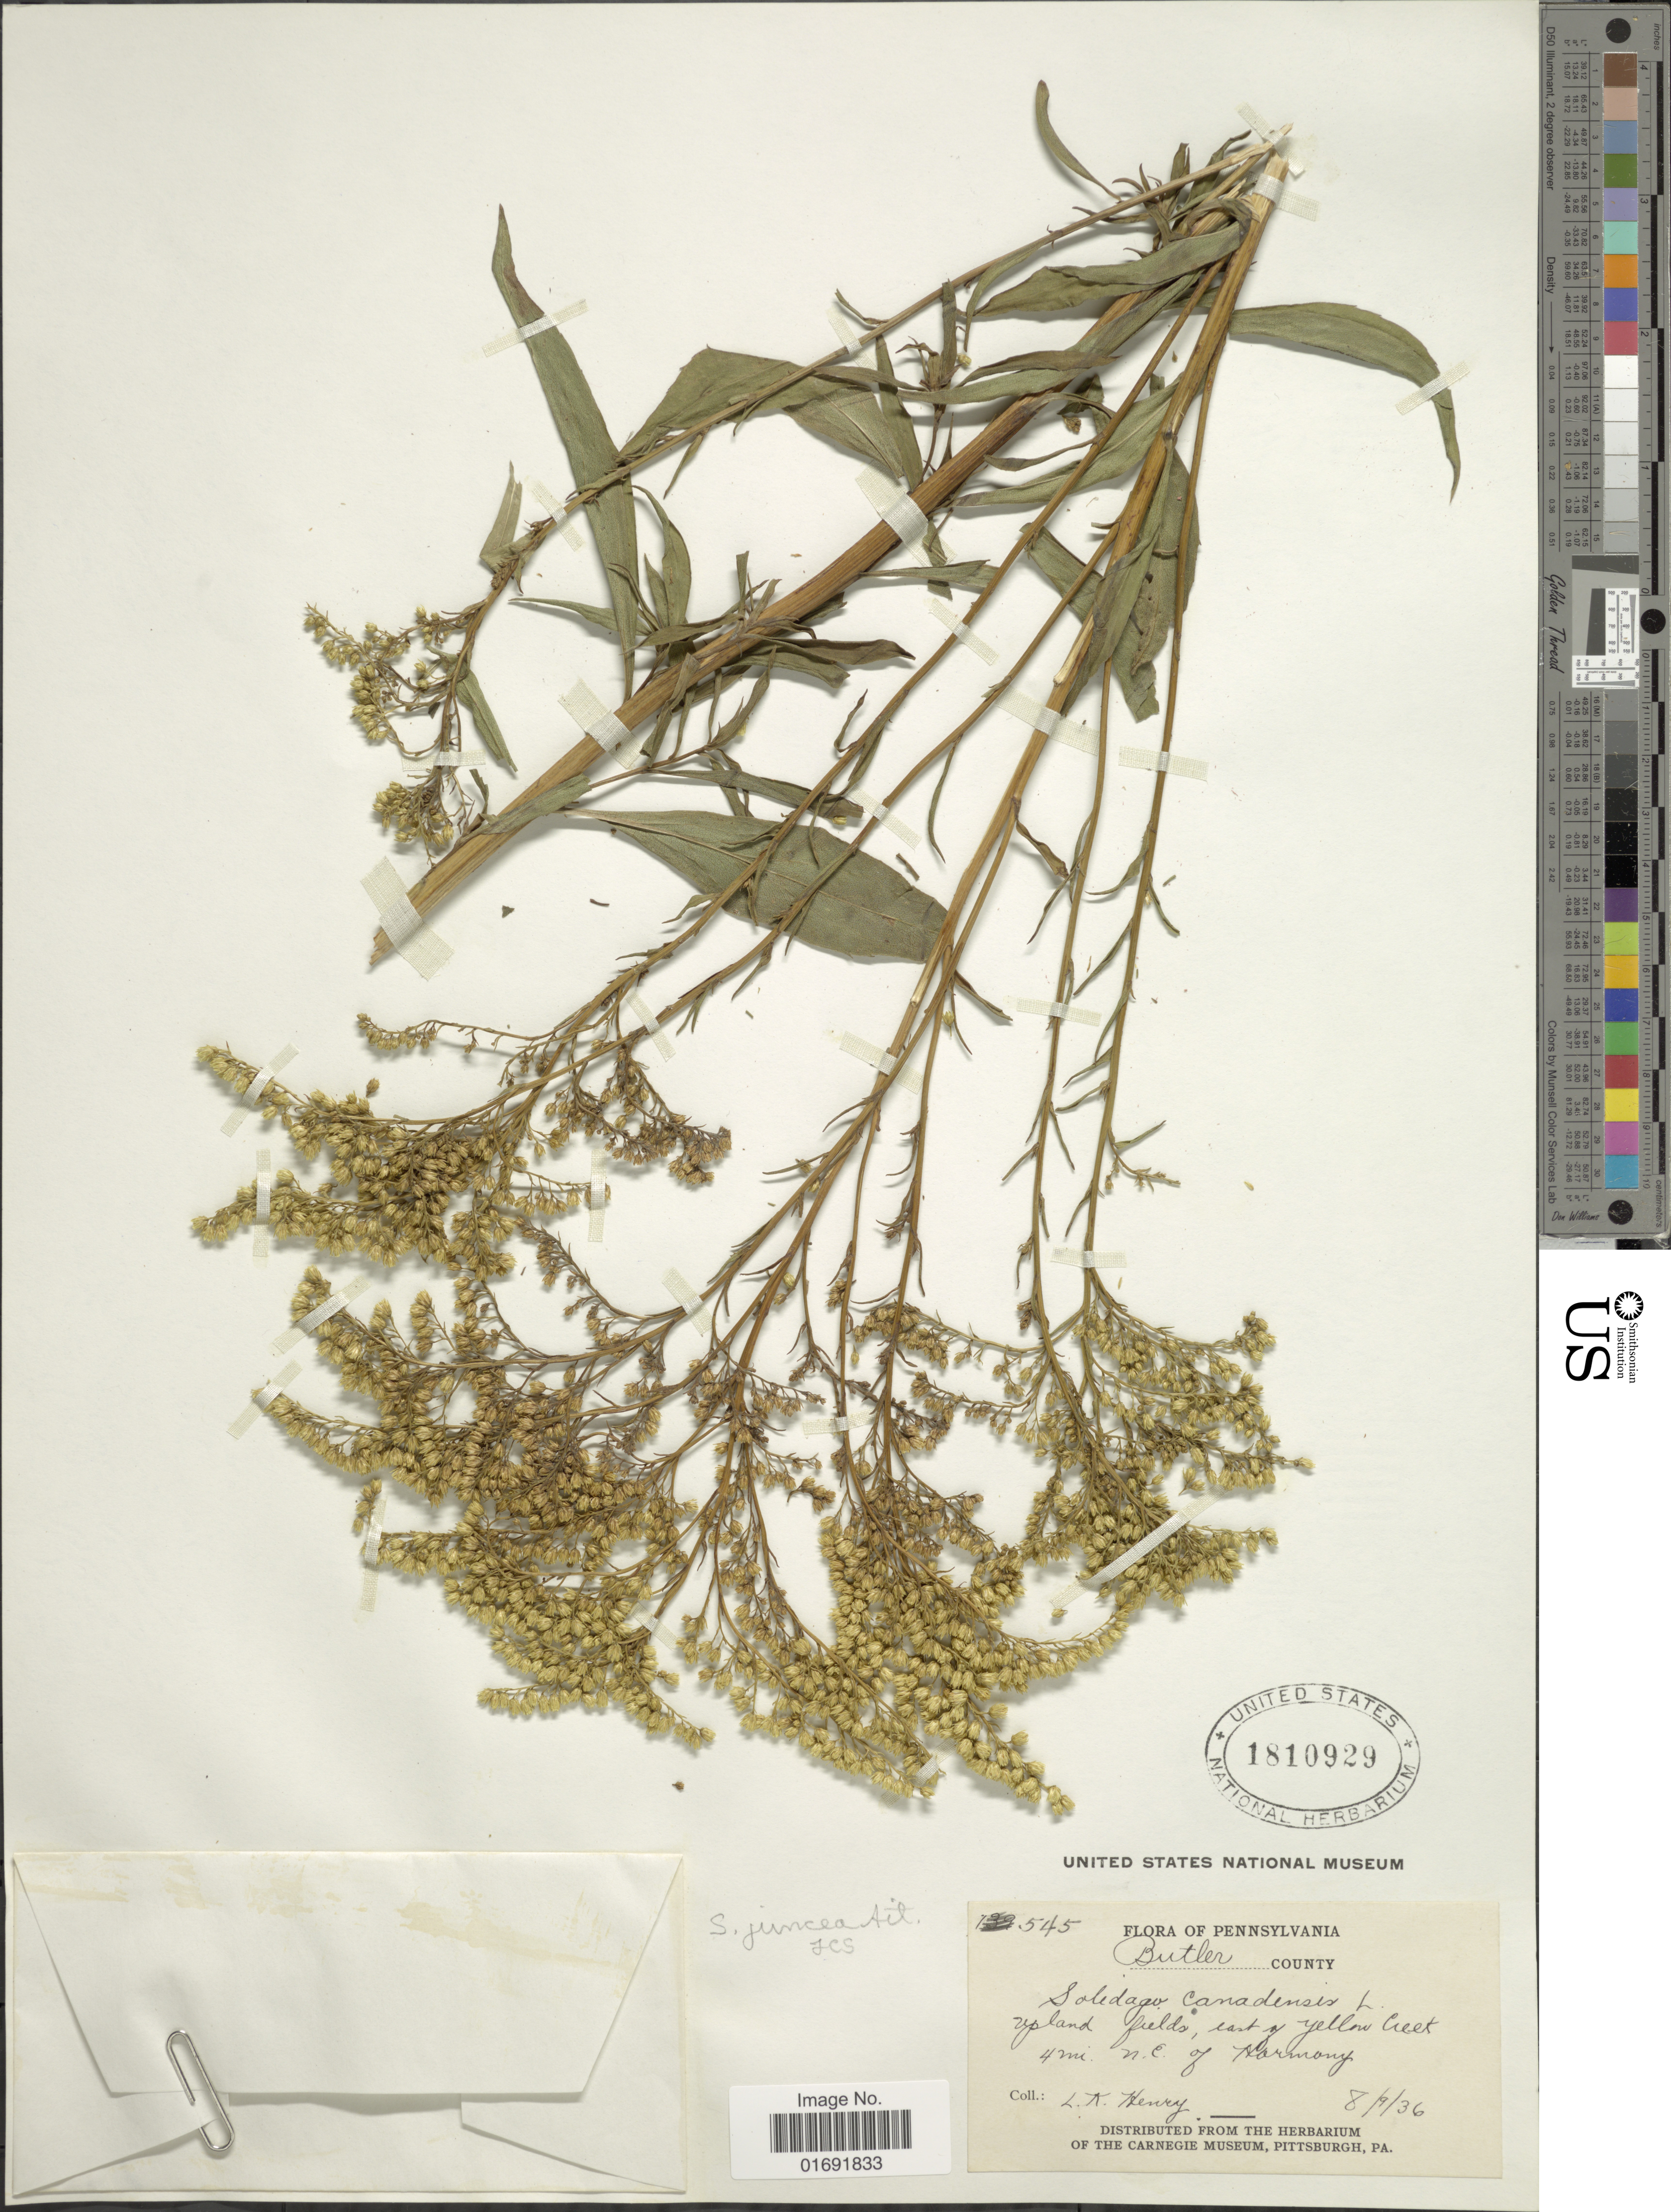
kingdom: Plantae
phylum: Tracheophyta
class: Magnoliopsida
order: Asterales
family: Asteraceae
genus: Solidago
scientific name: Solidago sp.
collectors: L. K. Henry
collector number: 545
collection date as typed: Transcribed d/m/y: 9/8/36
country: United States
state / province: Pennsylvania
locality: Butler County, Upland fields, east of Yellow Creek 4 mi. N. E. of Harmony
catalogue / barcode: US 1810929